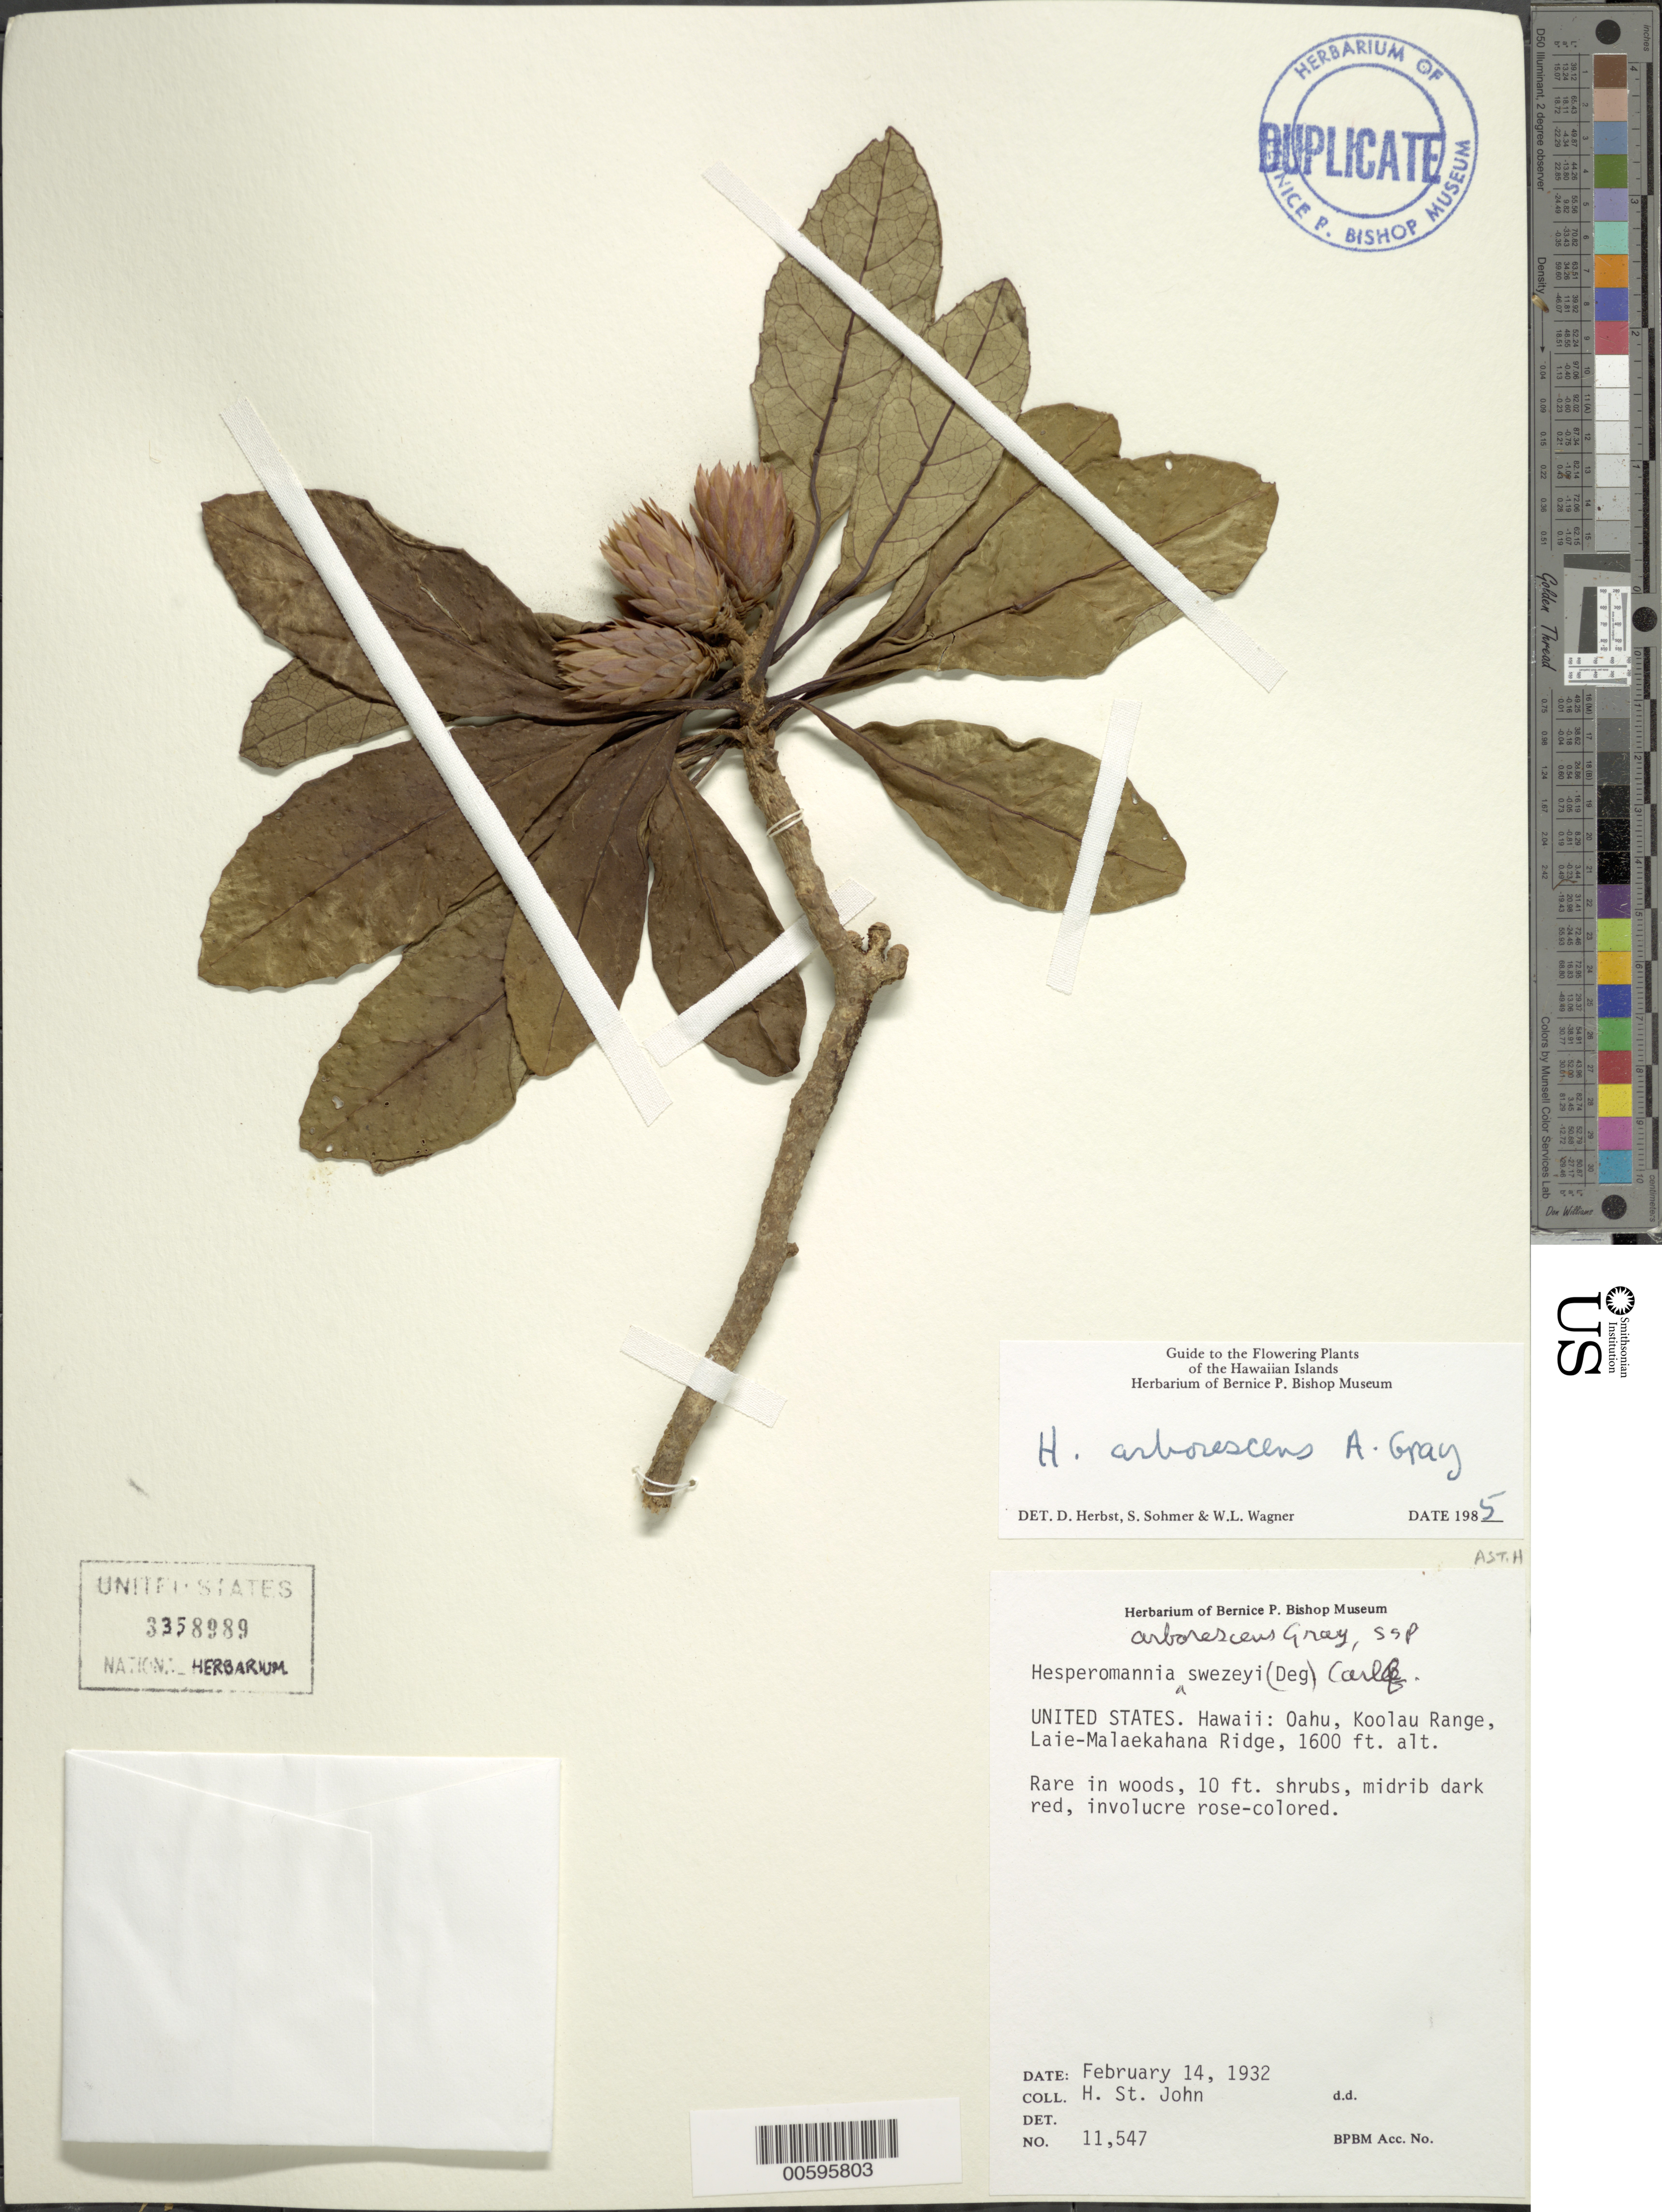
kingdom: Plantae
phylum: Tracheophyta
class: Magnoliopsida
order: Asterales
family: Asteraceae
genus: Hesperomannia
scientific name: Hesperomannia swezeyi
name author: O. Deg.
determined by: Wagner, W. L., (BOT), Smithsonian Institution - National Museum of Natural History (UNITED STATES)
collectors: H. St. John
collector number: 11547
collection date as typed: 14 Feb 1932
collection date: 1932-02-14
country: United States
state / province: Hawaii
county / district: Honolulu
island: Oahu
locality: Koolau Range, Laie-Malaekahana Ridge.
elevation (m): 488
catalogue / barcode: US 3358989